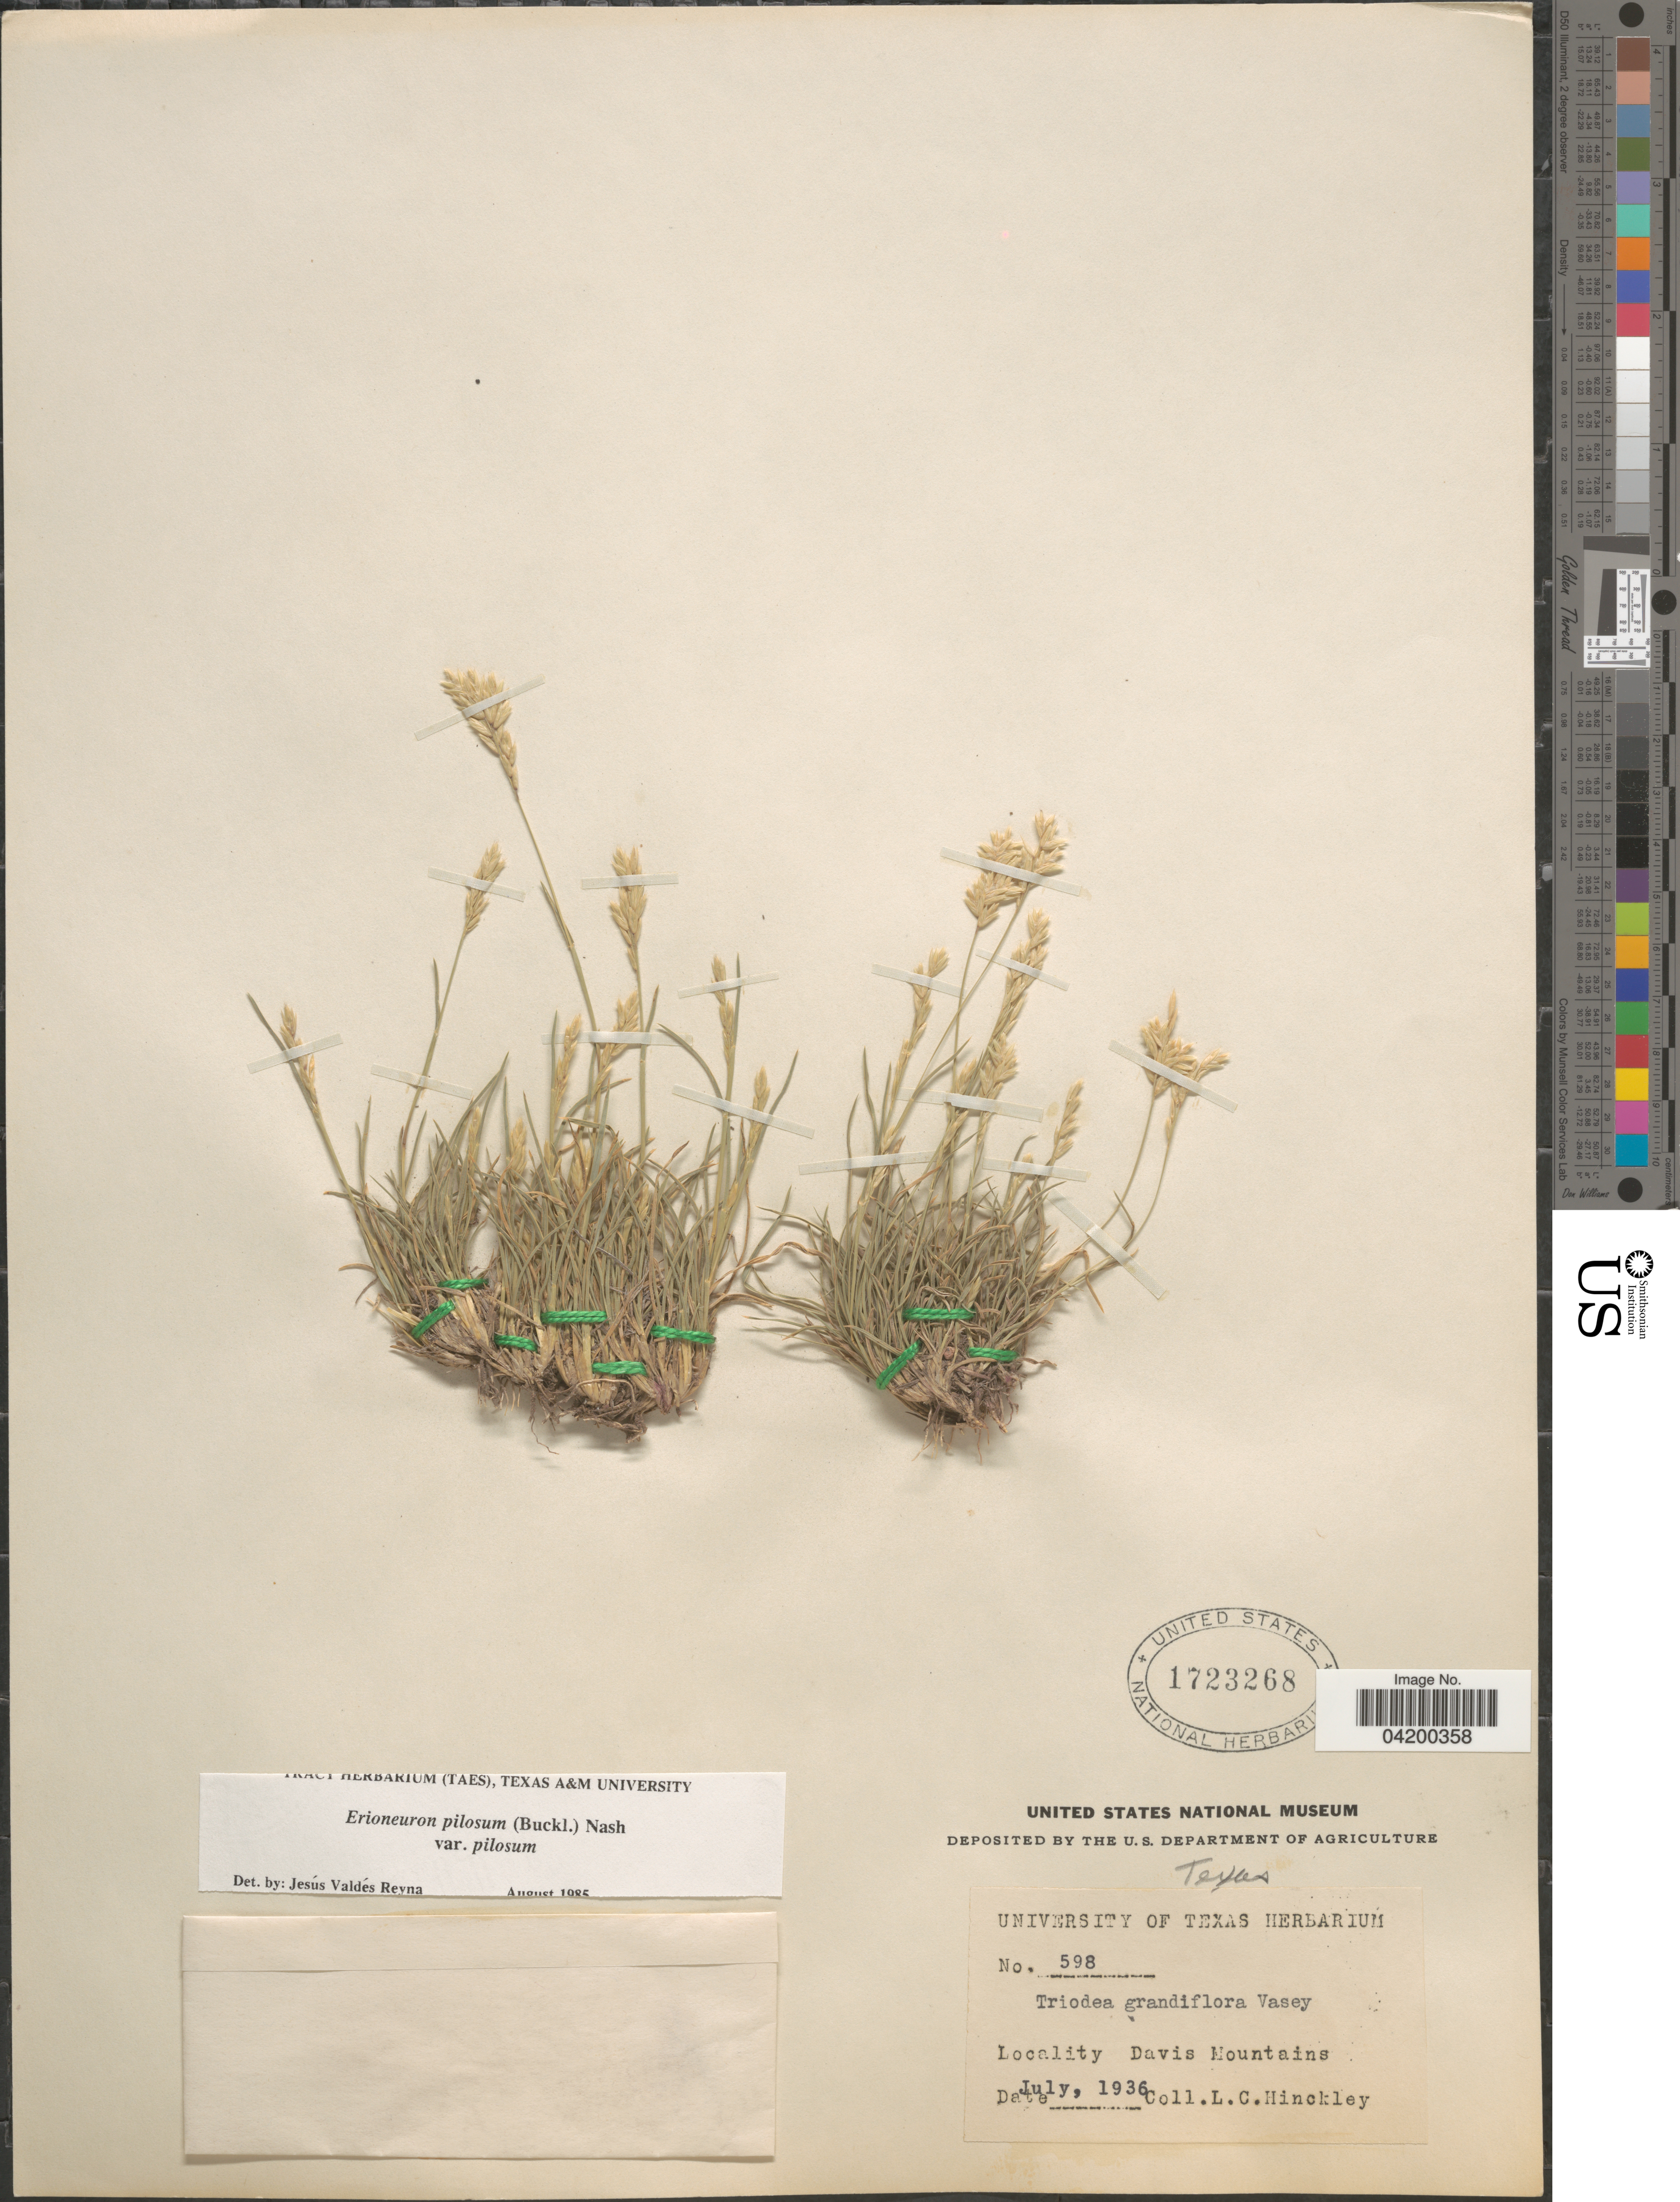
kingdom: Plantae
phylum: Tracheophyta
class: Liliopsida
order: Poales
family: Poaceae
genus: Erioneuron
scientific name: Erioneuron pilosum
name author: (Buckley) Nash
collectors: L. Hinckley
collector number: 598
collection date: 1936-07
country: United States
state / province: Texas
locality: Davis Mountains.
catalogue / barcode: US 1723268